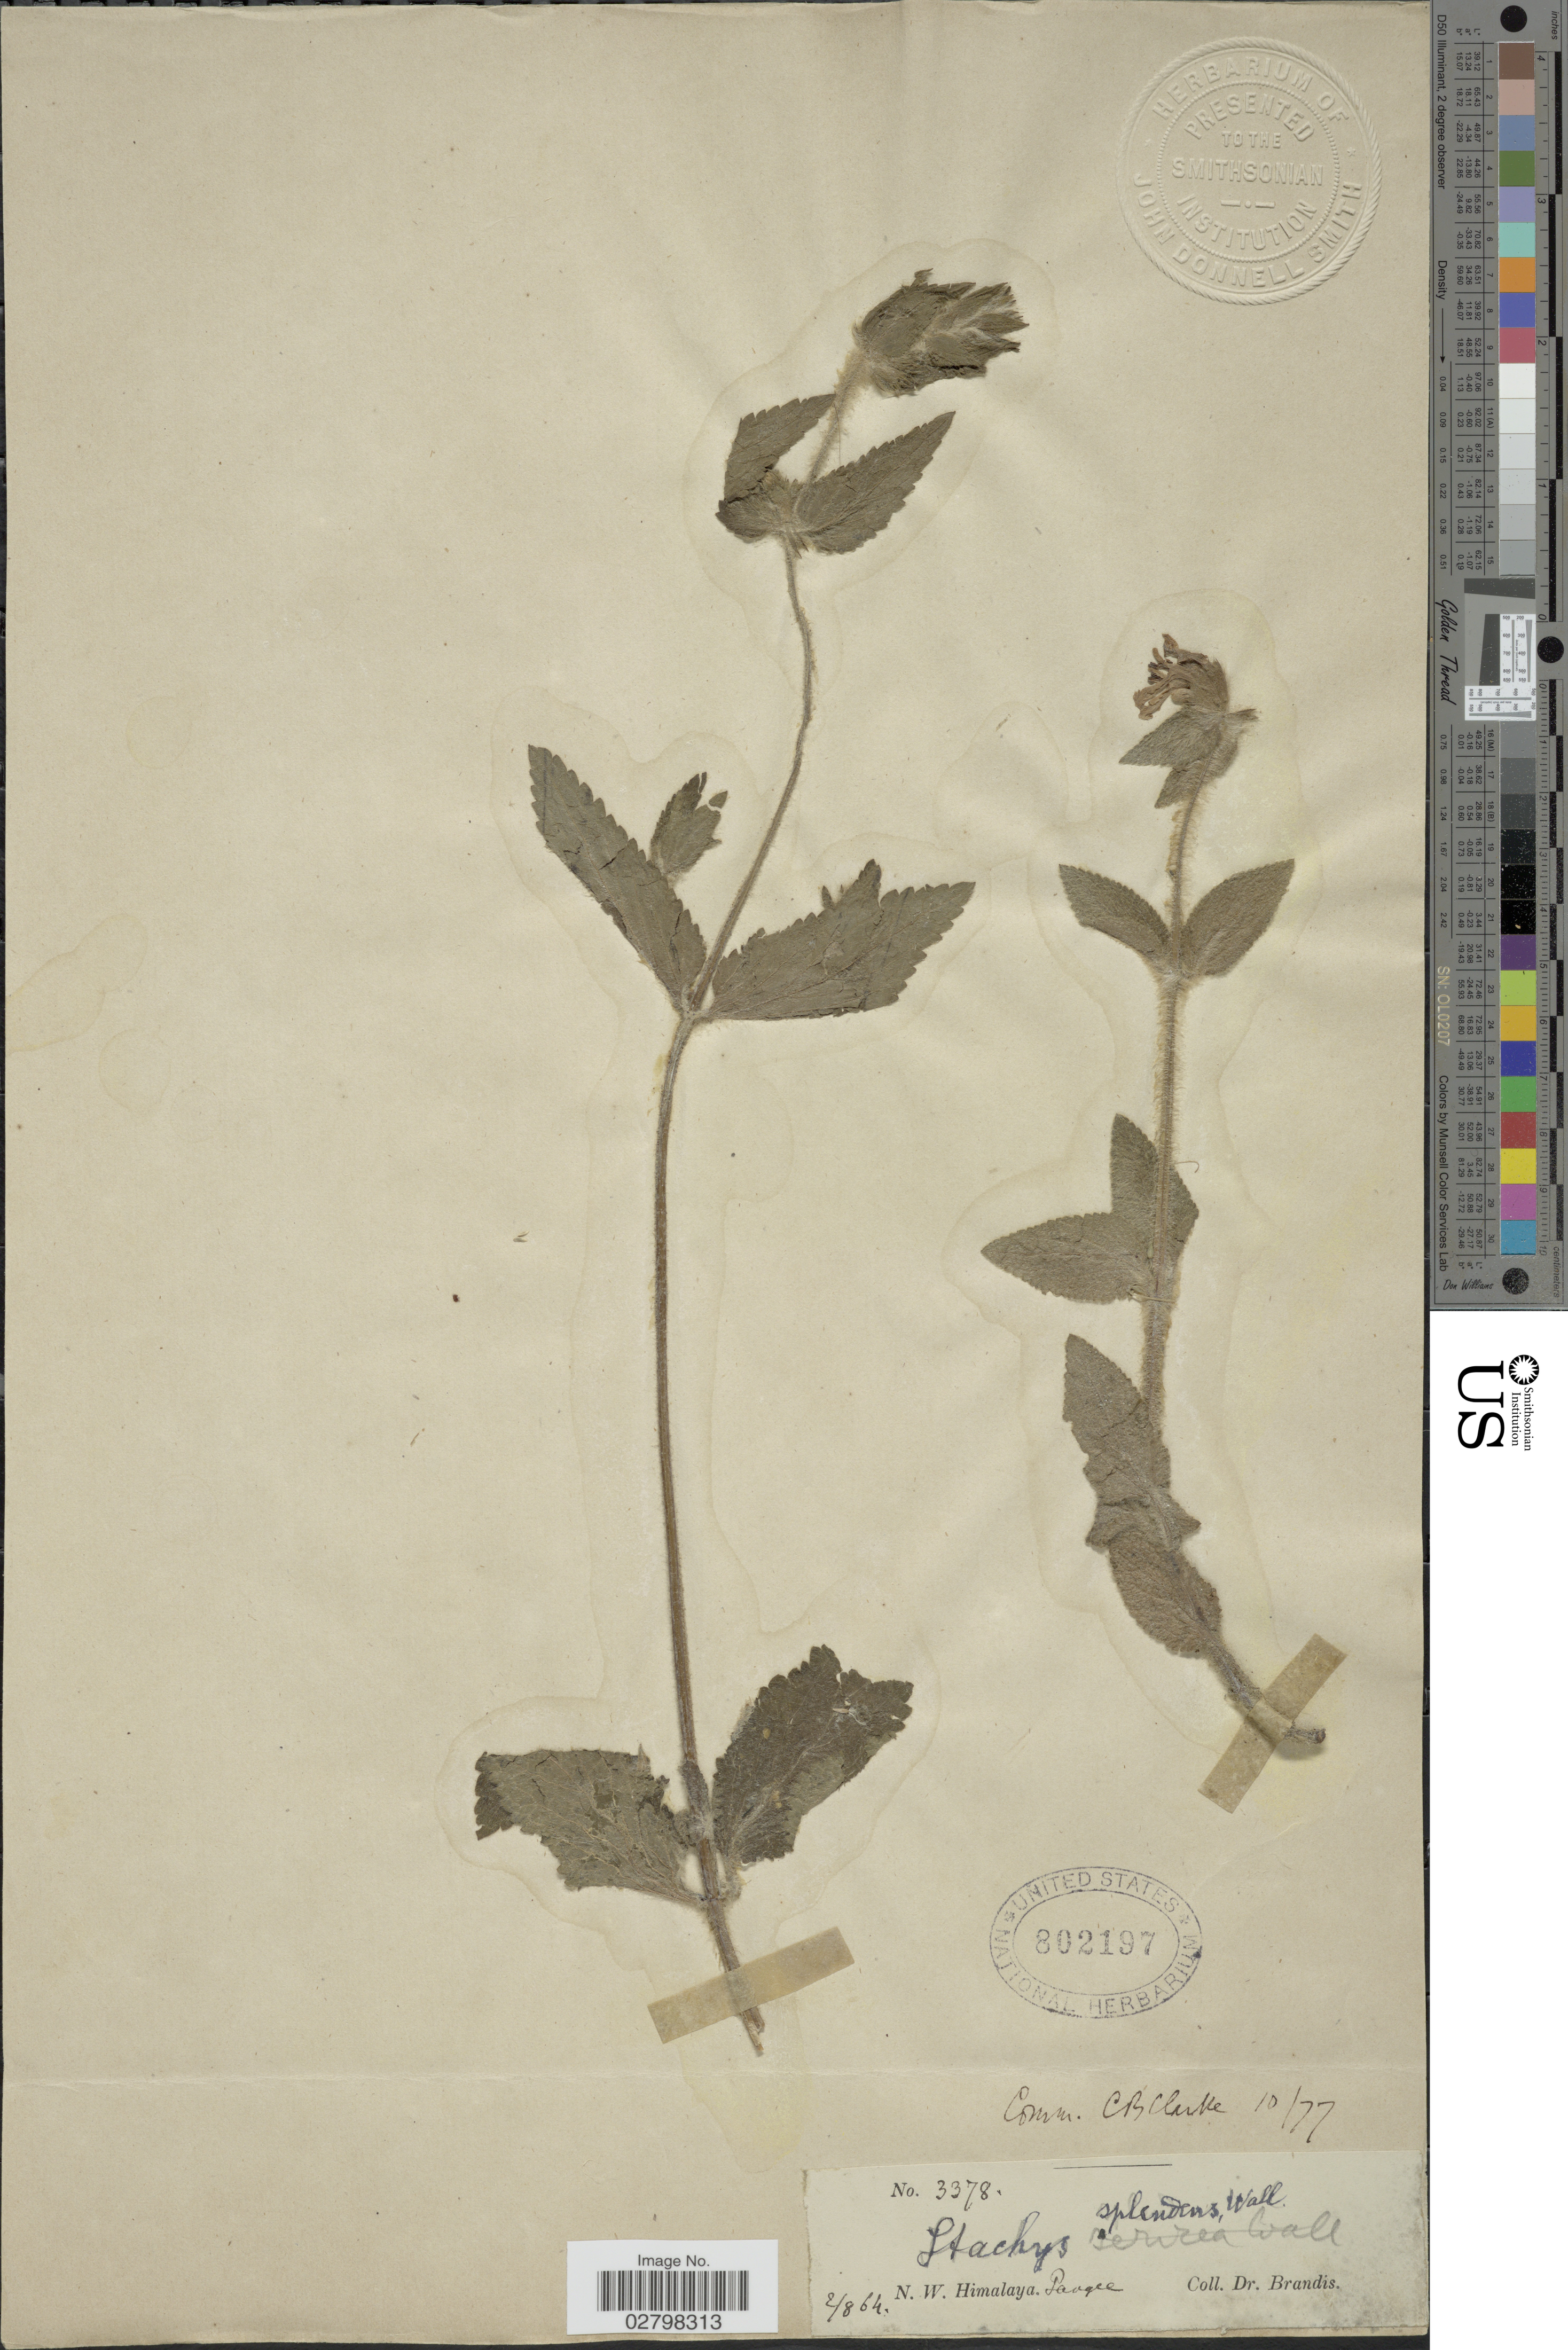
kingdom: Plantae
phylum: Tracheophyta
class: Magnoliopsida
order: Lamiales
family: Lamiaceae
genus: Stachys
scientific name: Stachys splendens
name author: Wall. ex Benth.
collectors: Brandis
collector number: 3378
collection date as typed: Transcribed d/m/y: 2/8/64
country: India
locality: N. W. Himalaya. Pangee.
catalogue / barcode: US 802197